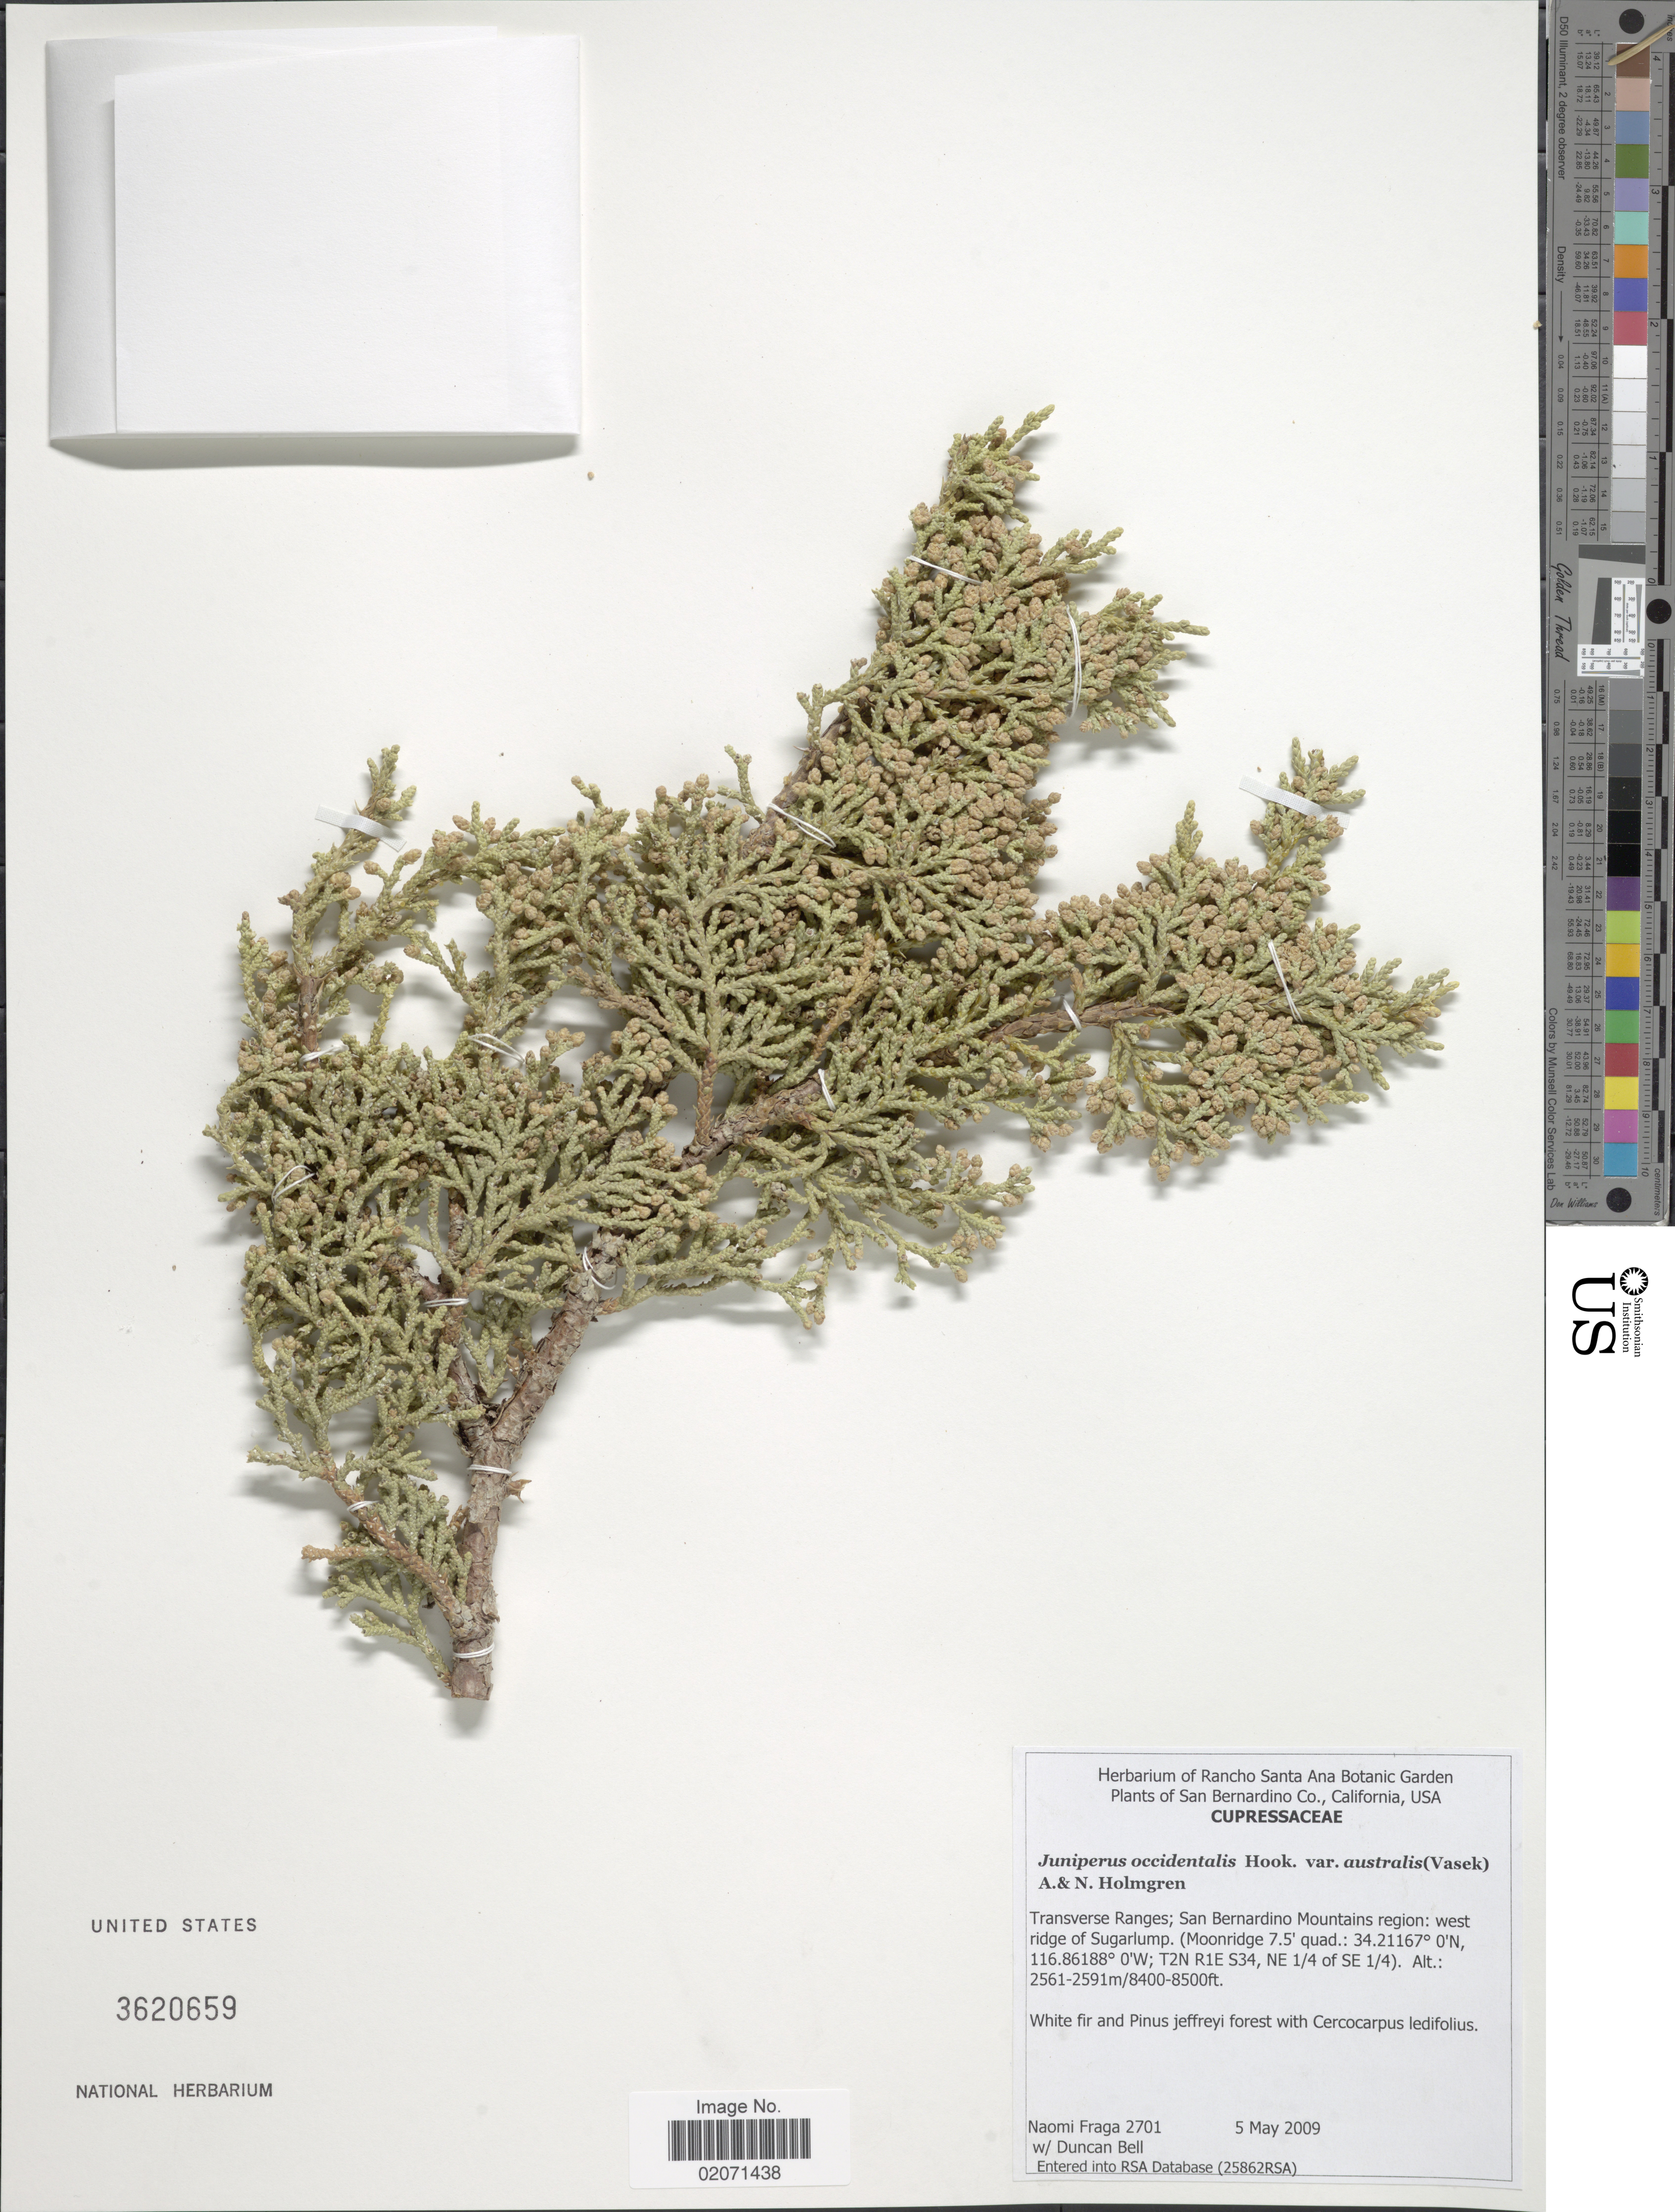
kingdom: Plantae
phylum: Tracheophyta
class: Pinopsida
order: Pinales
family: Cupressaceae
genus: Juniperus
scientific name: Juniperus occidentalis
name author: Hook.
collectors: N. Fraga & D. S. Bell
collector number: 2701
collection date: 2009-05-05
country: United States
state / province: California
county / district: San Bernardino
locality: San bernardino Co. Transverse Ranges; San Bernardino Mountains region: west ridge of Sugarlump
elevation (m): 2560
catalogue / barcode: US 3620659